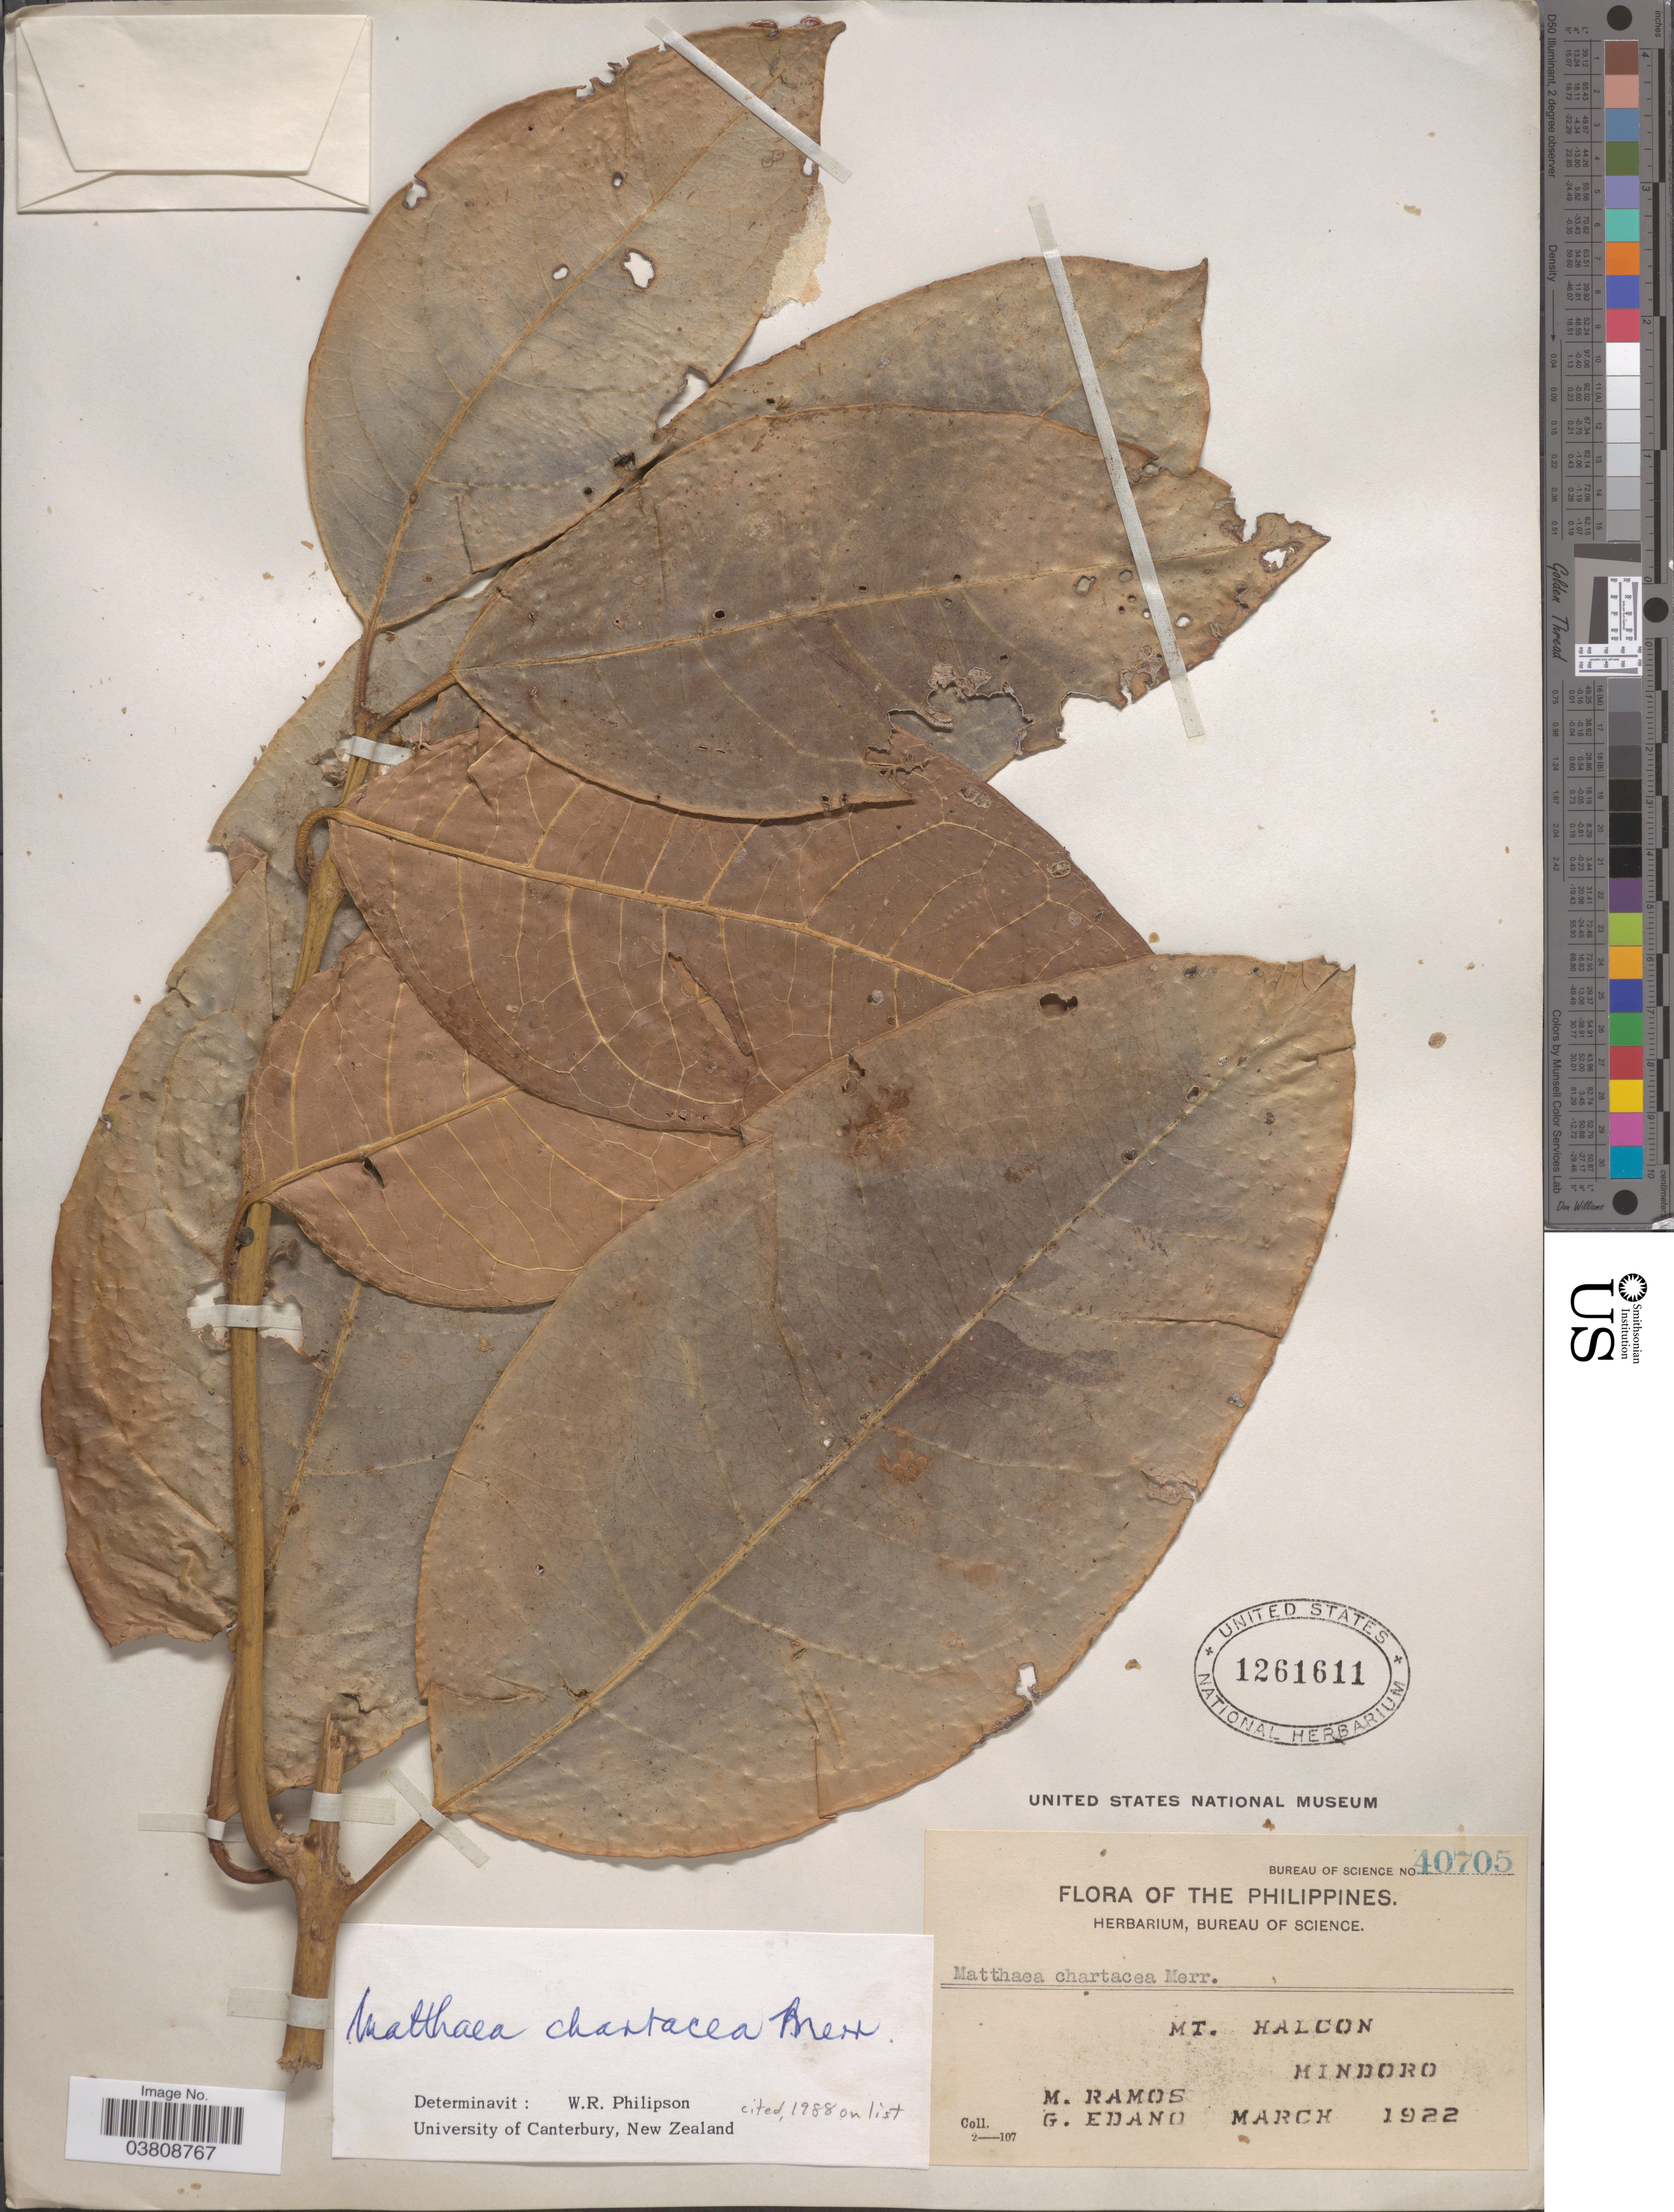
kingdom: Plantae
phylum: Tracheophyta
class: Magnoliopsida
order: Laurales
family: Monimiaceae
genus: Matthaea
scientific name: Matthaea chartacea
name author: Merr.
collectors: M. Ramos & G. Edaño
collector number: Bureau of Science 40705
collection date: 1922-03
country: Philippines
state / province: Mimaropa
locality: Mt. Halcon. Mindoro.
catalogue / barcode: US 1261611